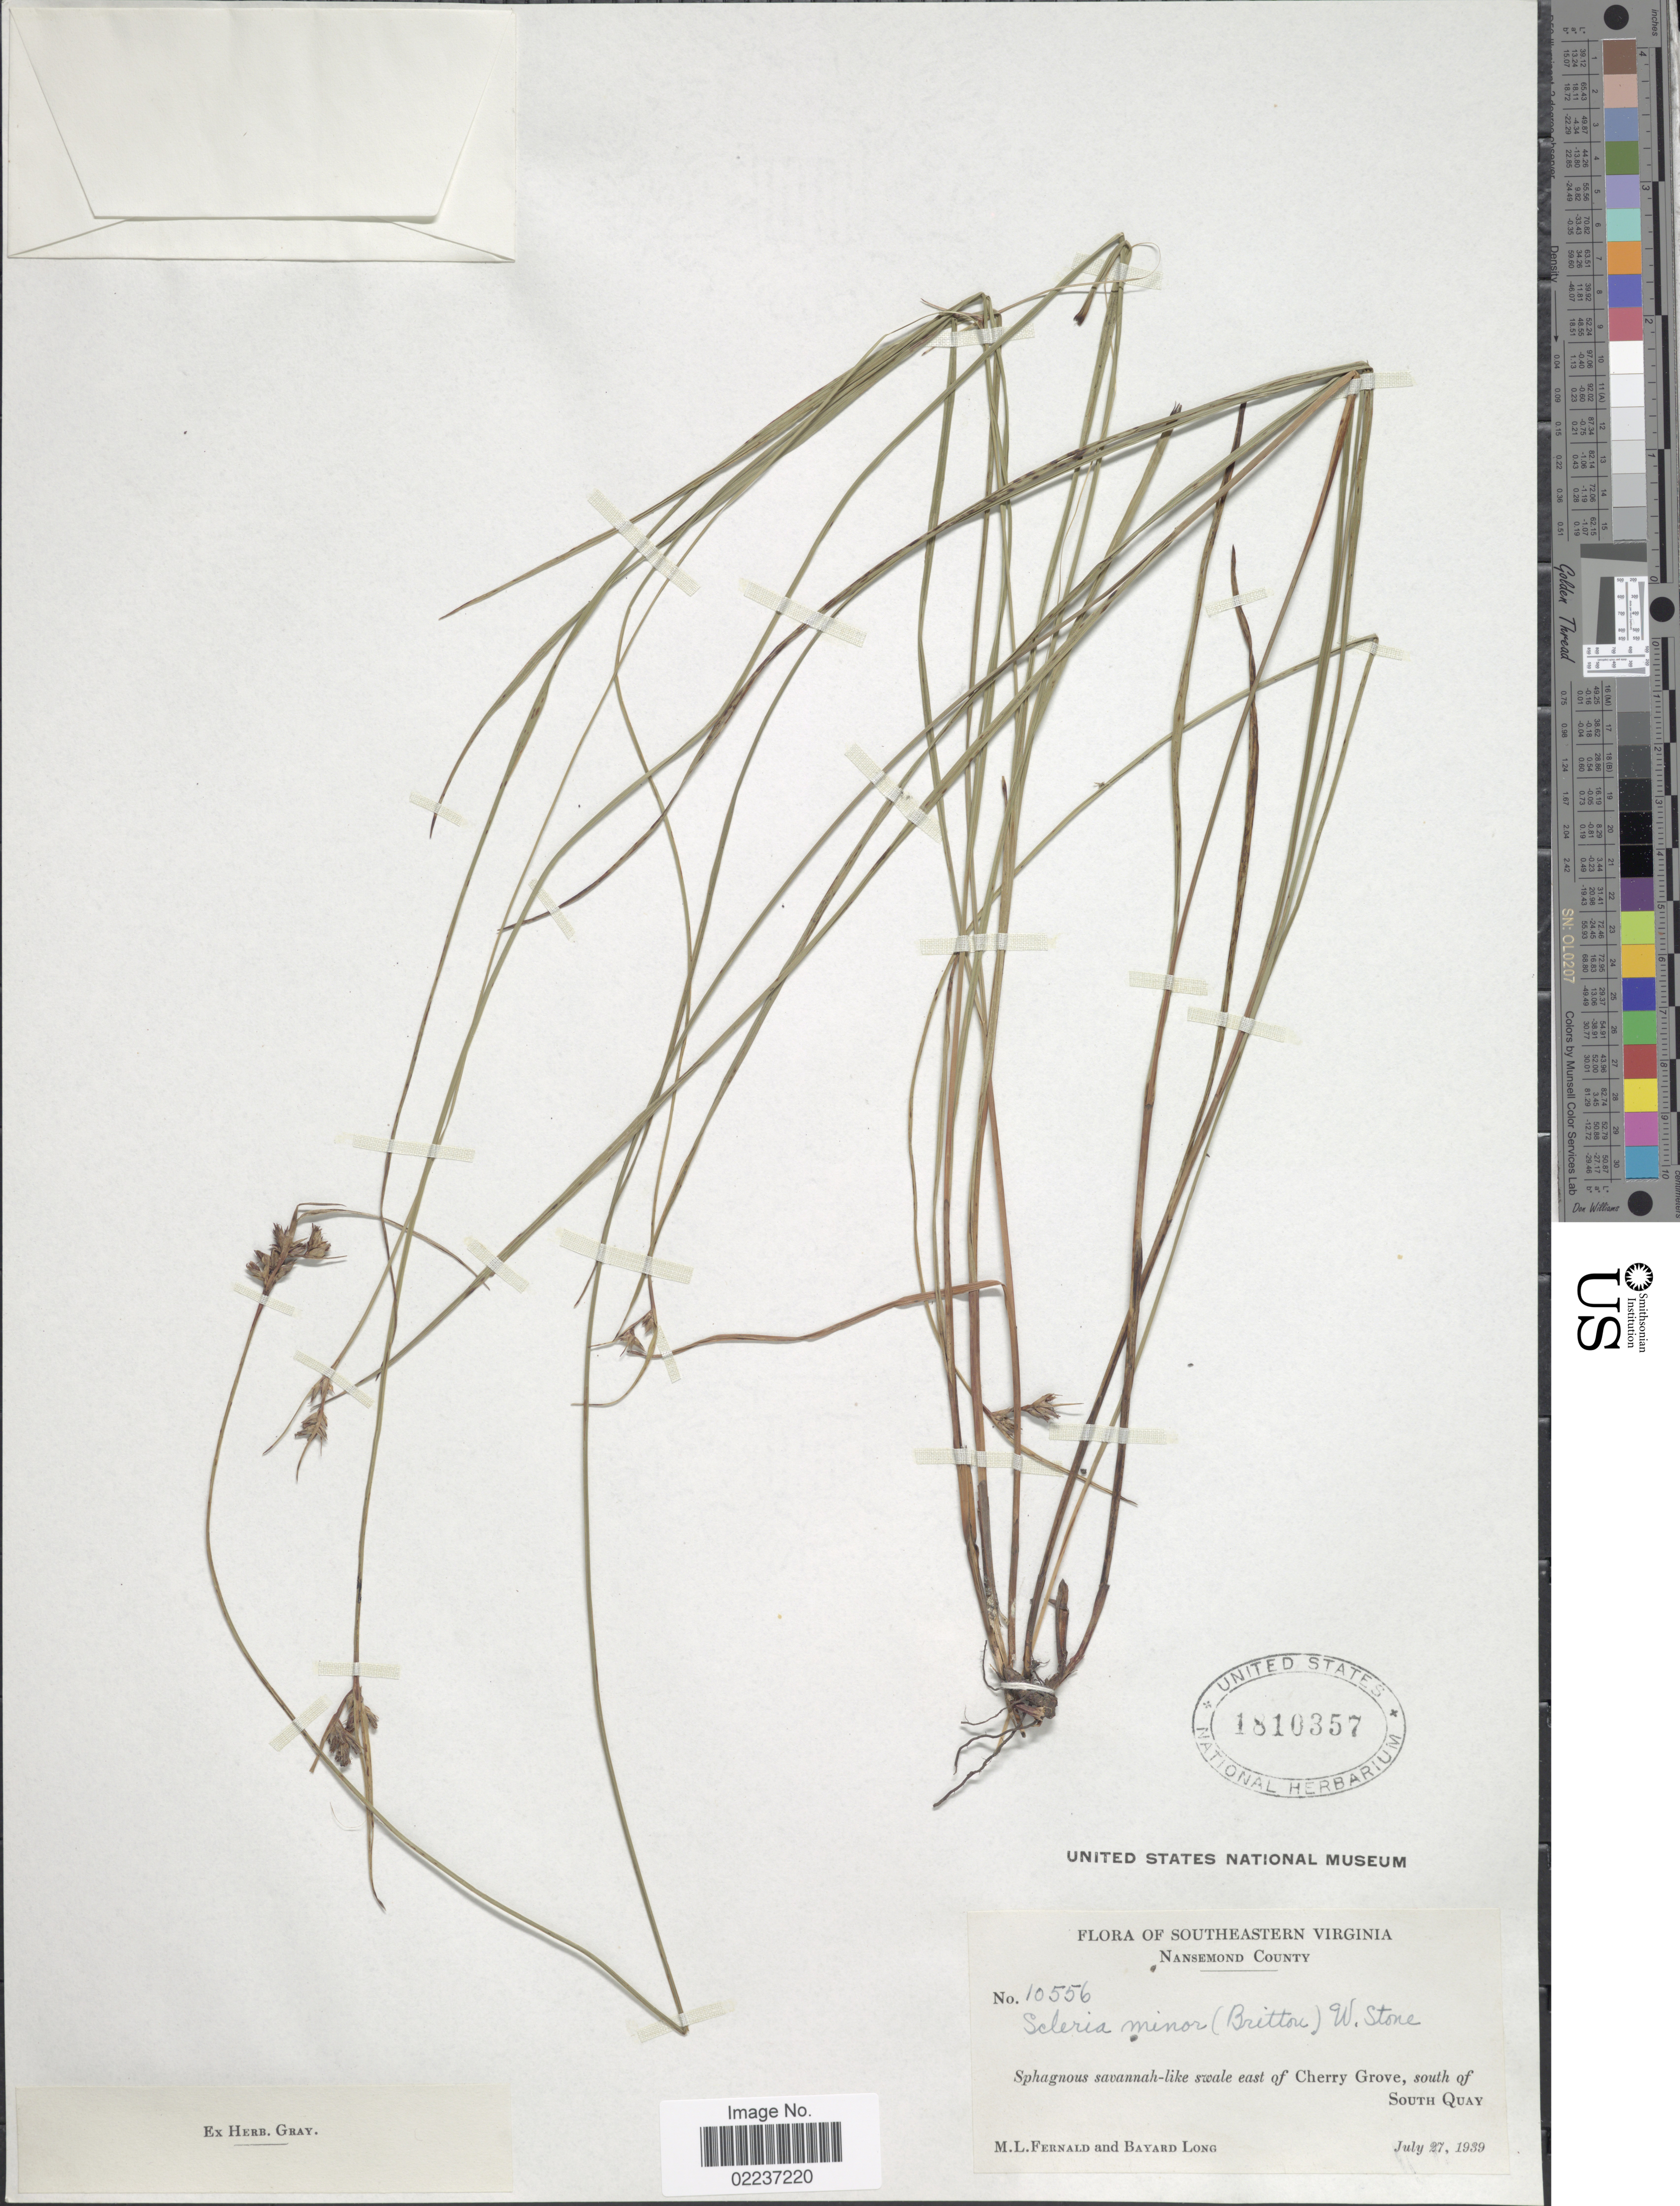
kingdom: Plantae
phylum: Tracheophyta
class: Liliopsida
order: Poales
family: Cyperaceae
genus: Scleria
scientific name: Scleria minor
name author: (Britton) W. Stone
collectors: M. L. Fernald & B. Long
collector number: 10556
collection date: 1939-07-27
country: United States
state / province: Virginia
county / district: City of Suffolk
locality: Southeastern Virginia, Nansemond County, Sphagnous savannah-like swale east of Cherry Grove, south of South Quay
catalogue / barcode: US 1810357